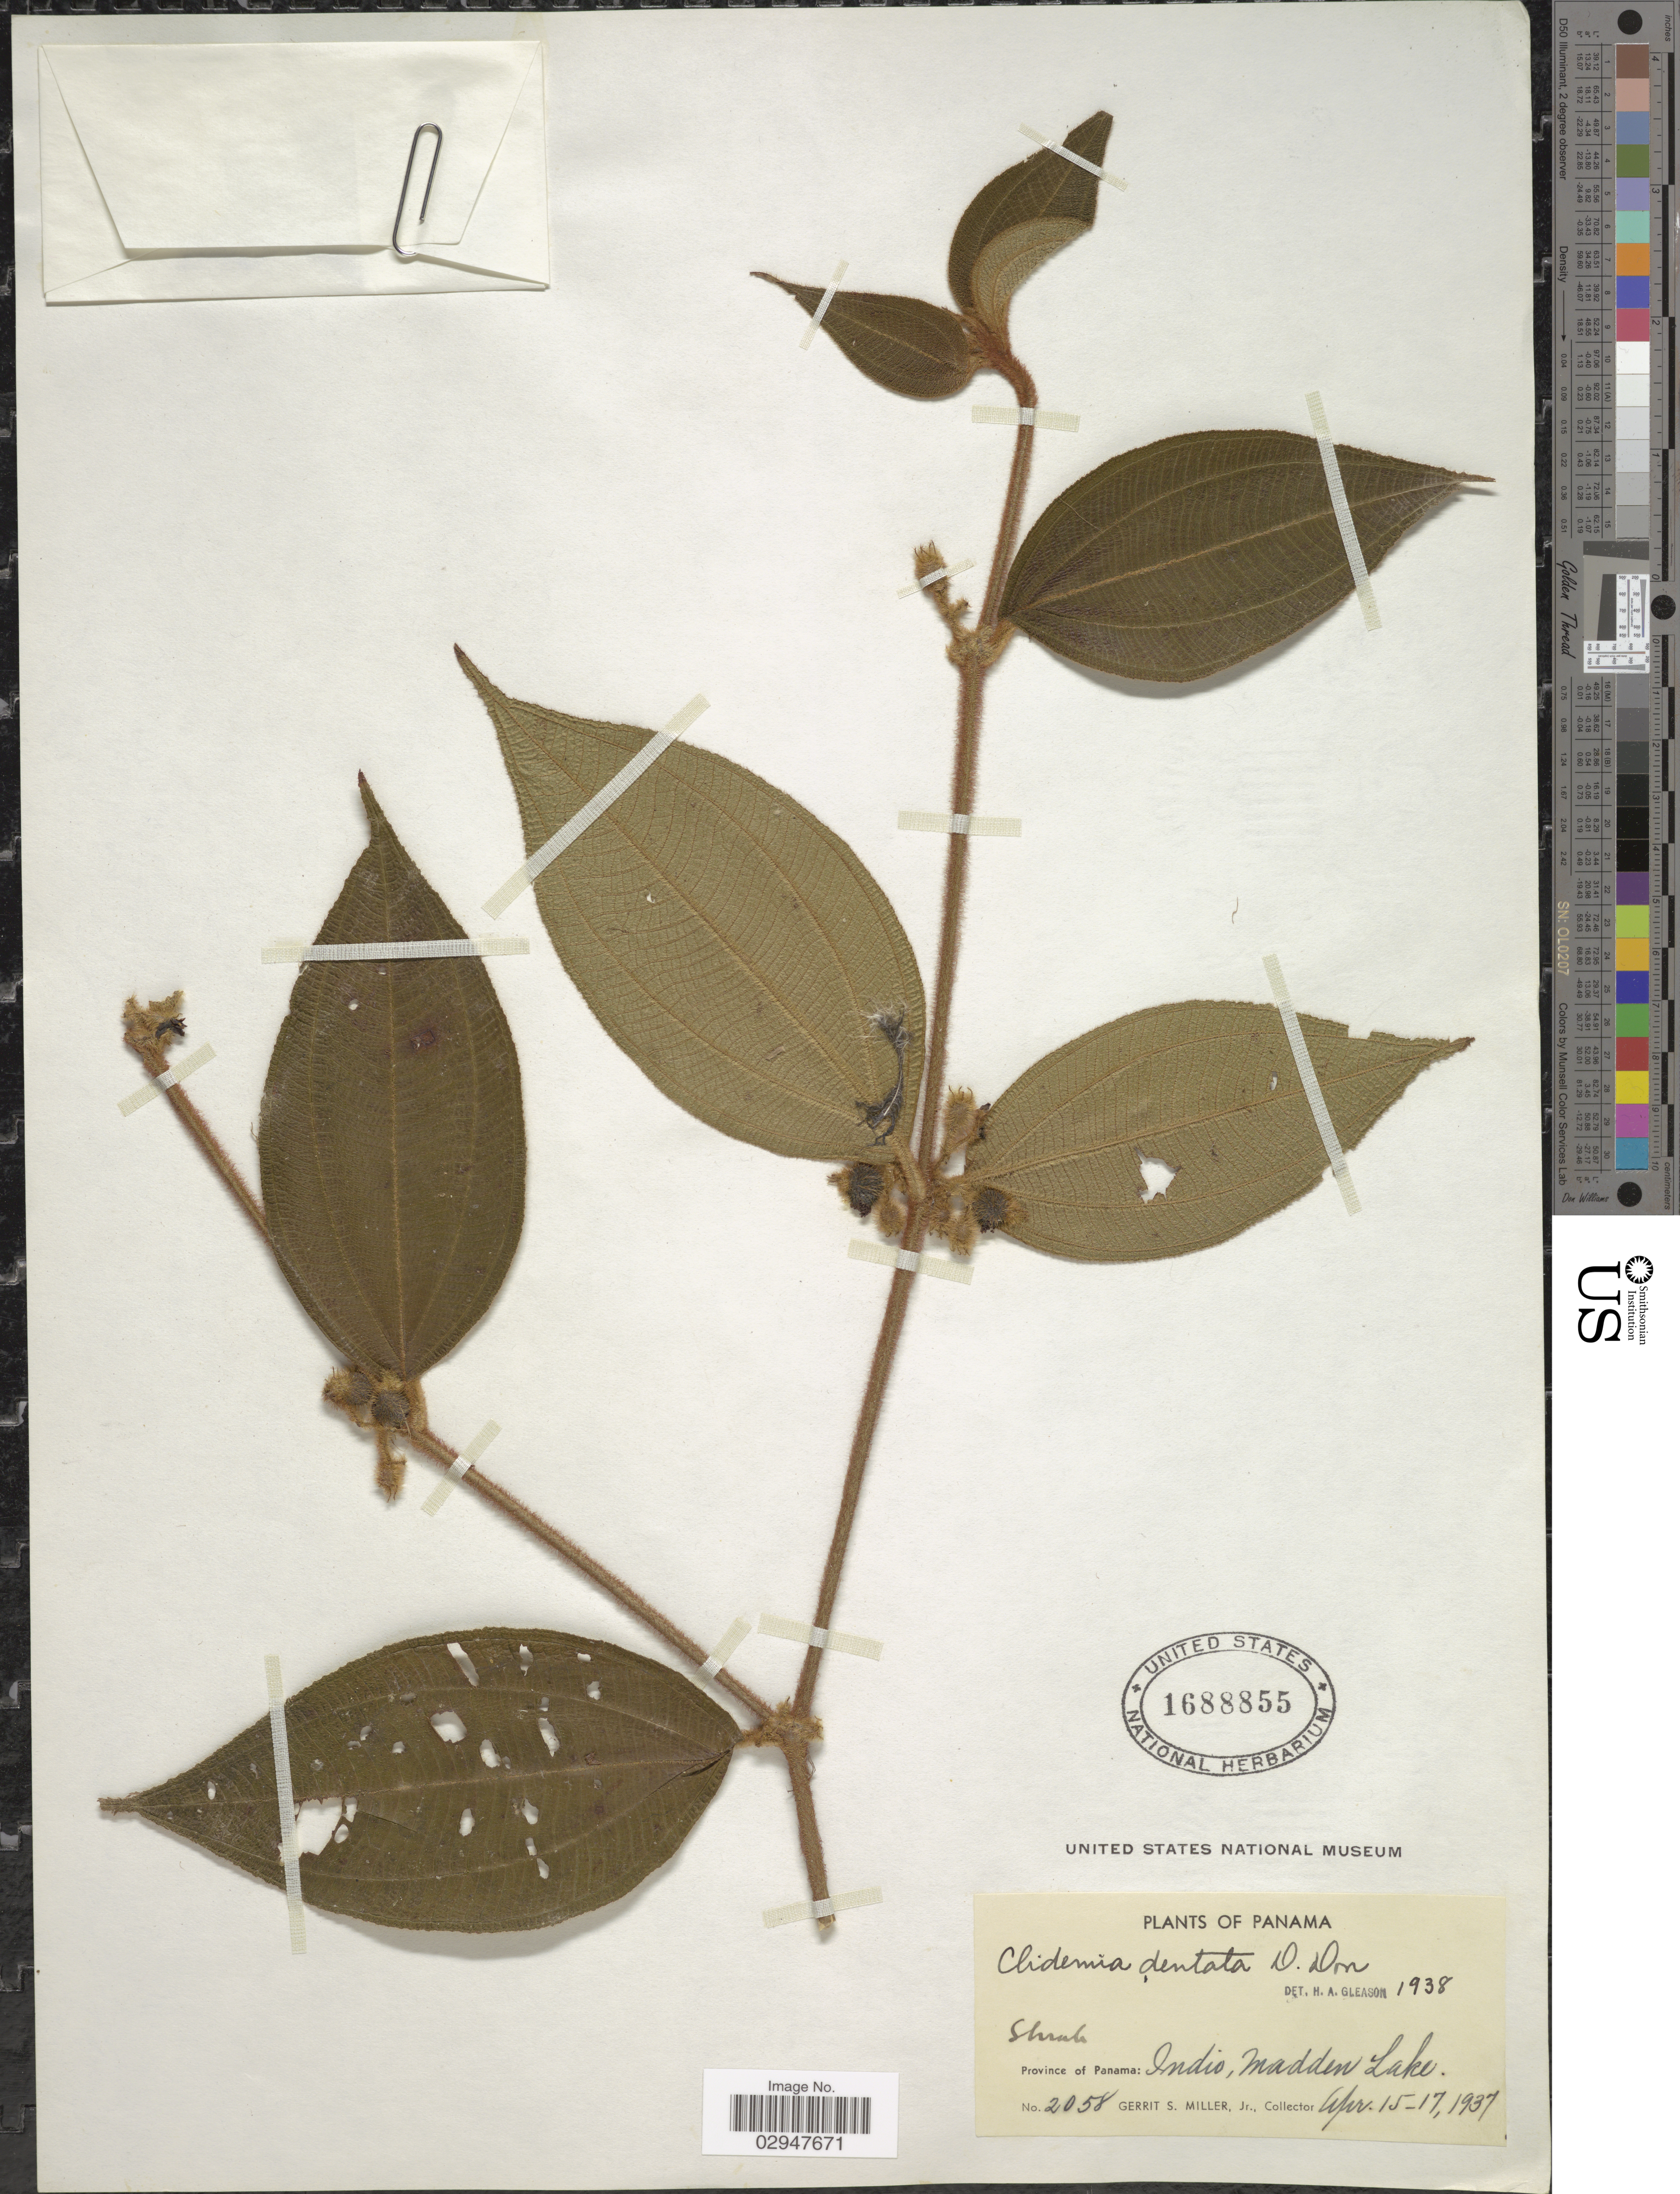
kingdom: Plantae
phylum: Tracheophyta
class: Magnoliopsida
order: Myrtales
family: Melastomataceae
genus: Clidemia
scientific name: Clidemia dentata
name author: D. Don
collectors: G. S. Miller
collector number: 2058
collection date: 1937-04-15/1937-04-17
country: Panama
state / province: Panamá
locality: Indio, Madden Lake.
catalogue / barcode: US 1688855